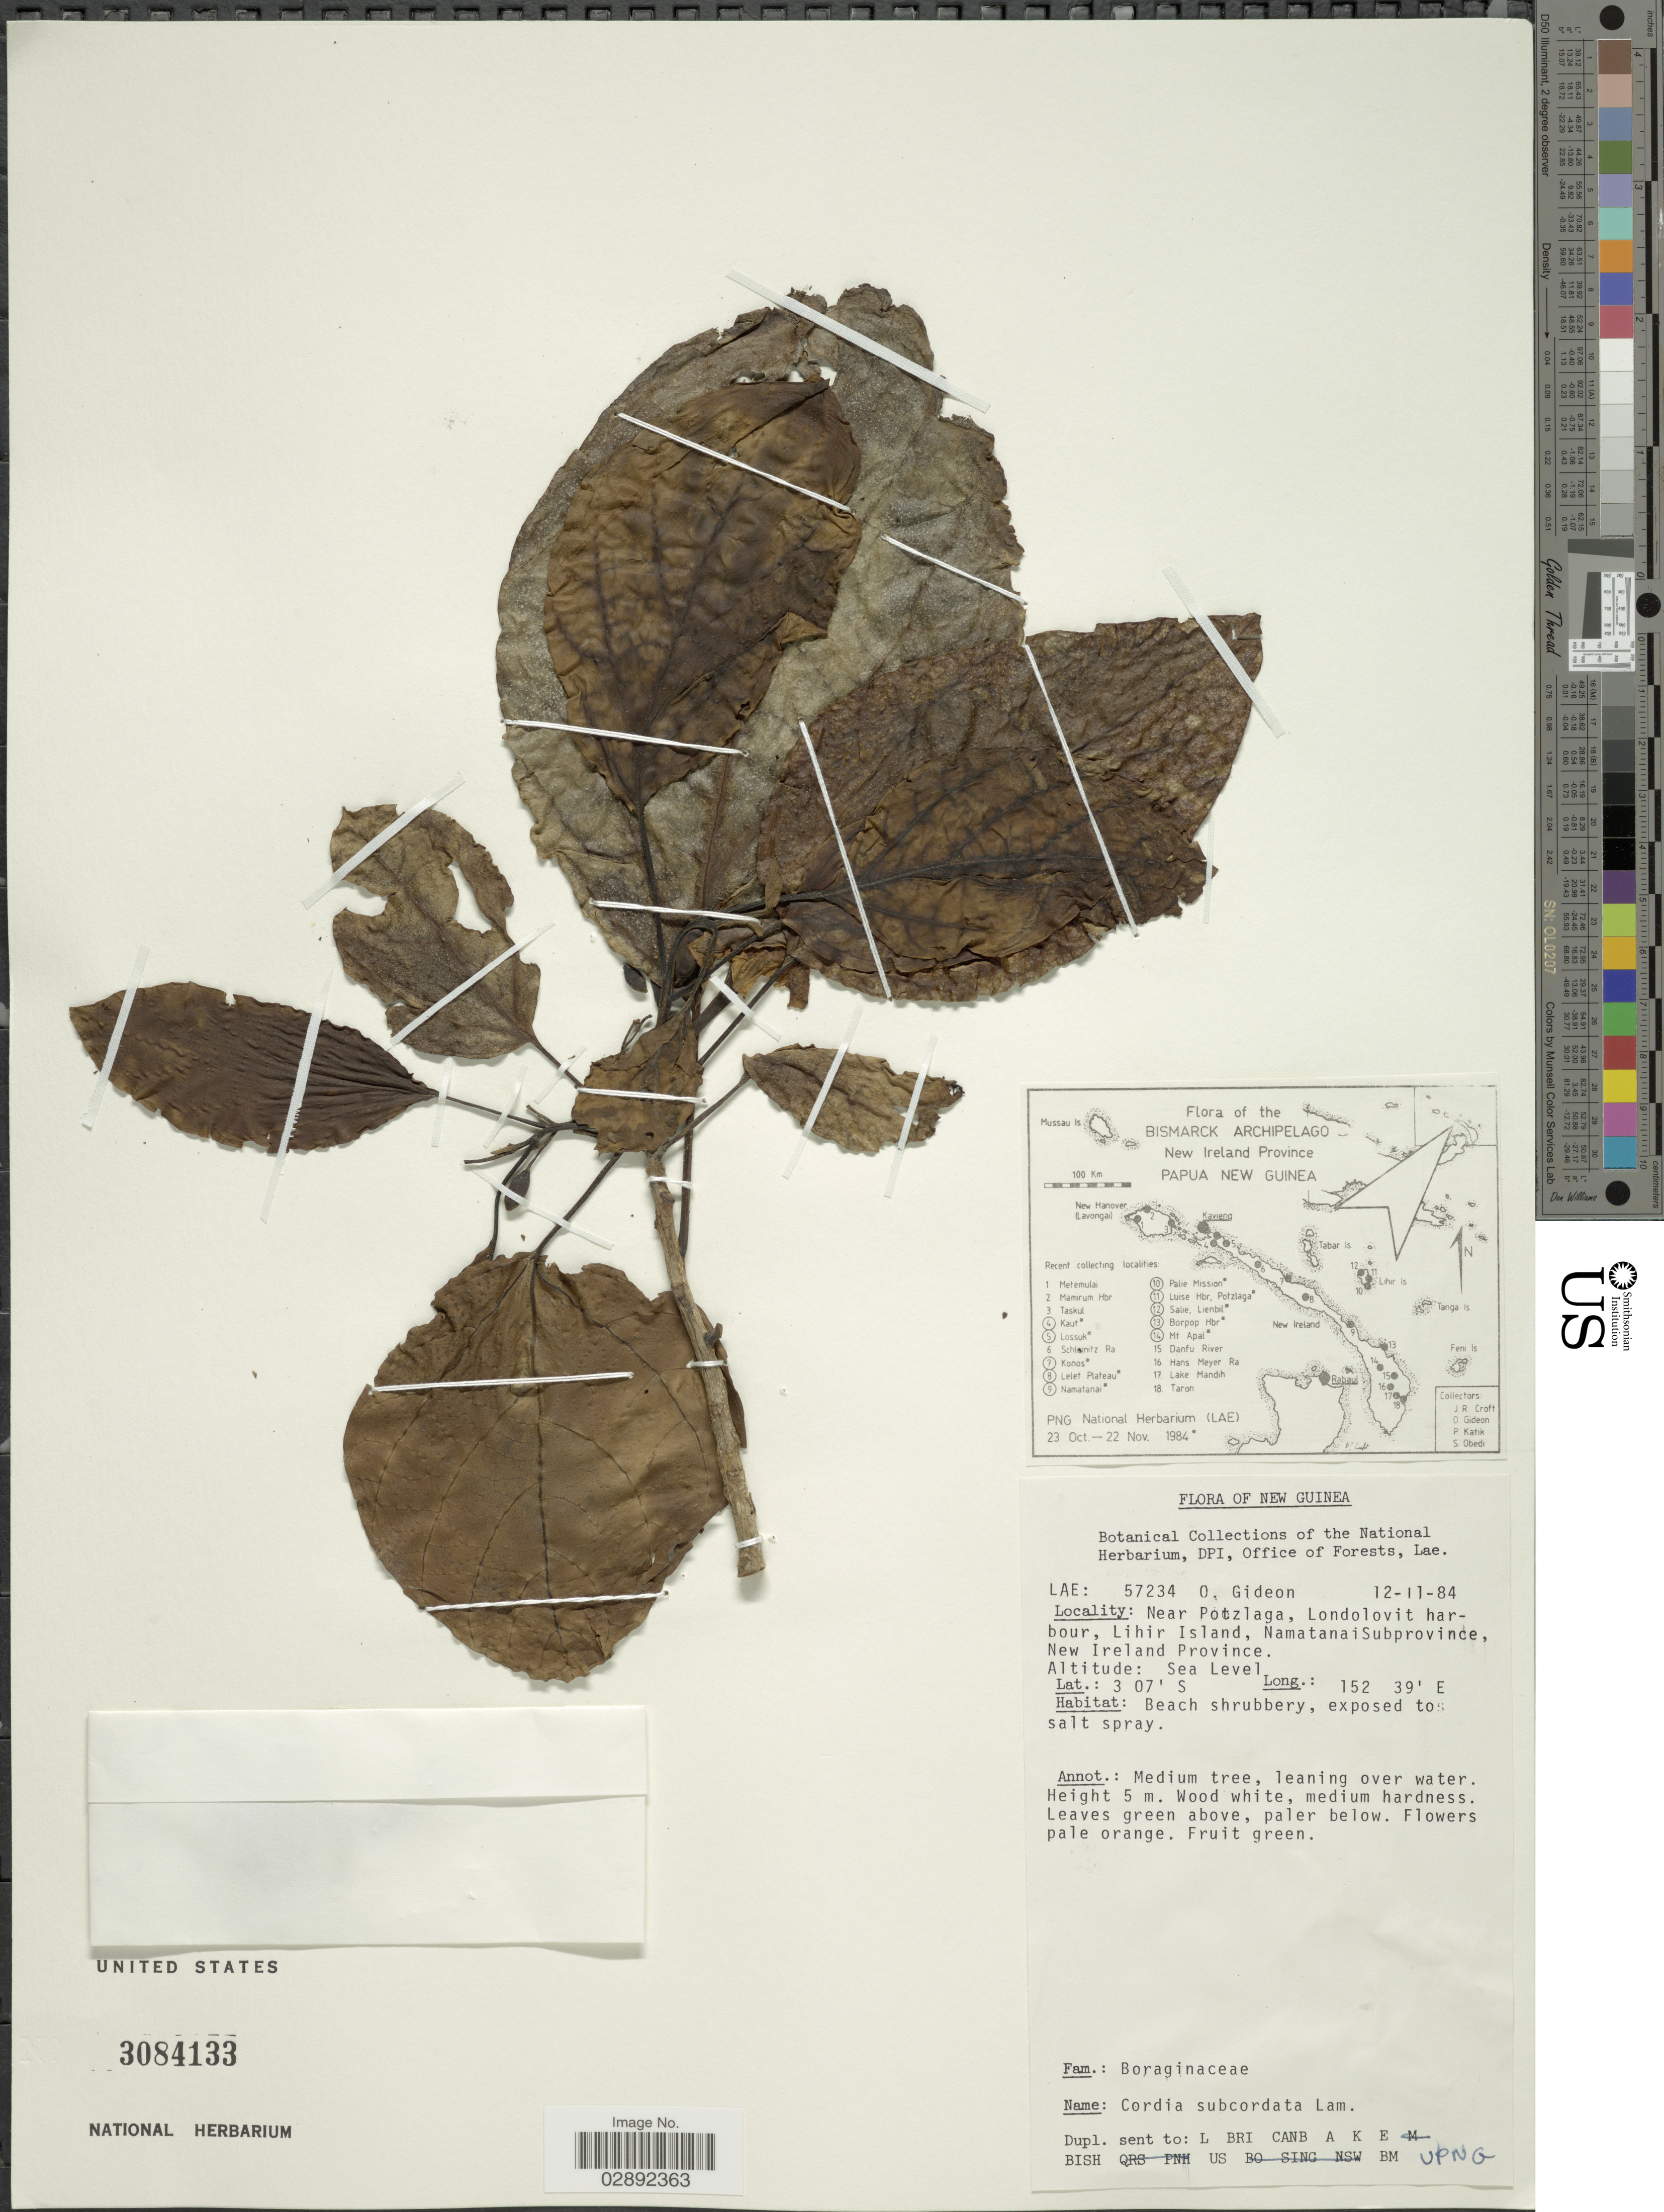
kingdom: Plantae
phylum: Tracheophyta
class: Magnoliopsida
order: Boraginales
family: Cordiaceae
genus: Cordia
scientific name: Cordia subcordata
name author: Lam.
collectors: O. Gideon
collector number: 57234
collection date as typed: Transcribed d/m/y: 12/11/84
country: Papua New Guinea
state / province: New Ireland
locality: Near Potzlaga, Londolovit harbour, Lihir Island, NamatanaiSubprovince.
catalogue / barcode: US 3084133